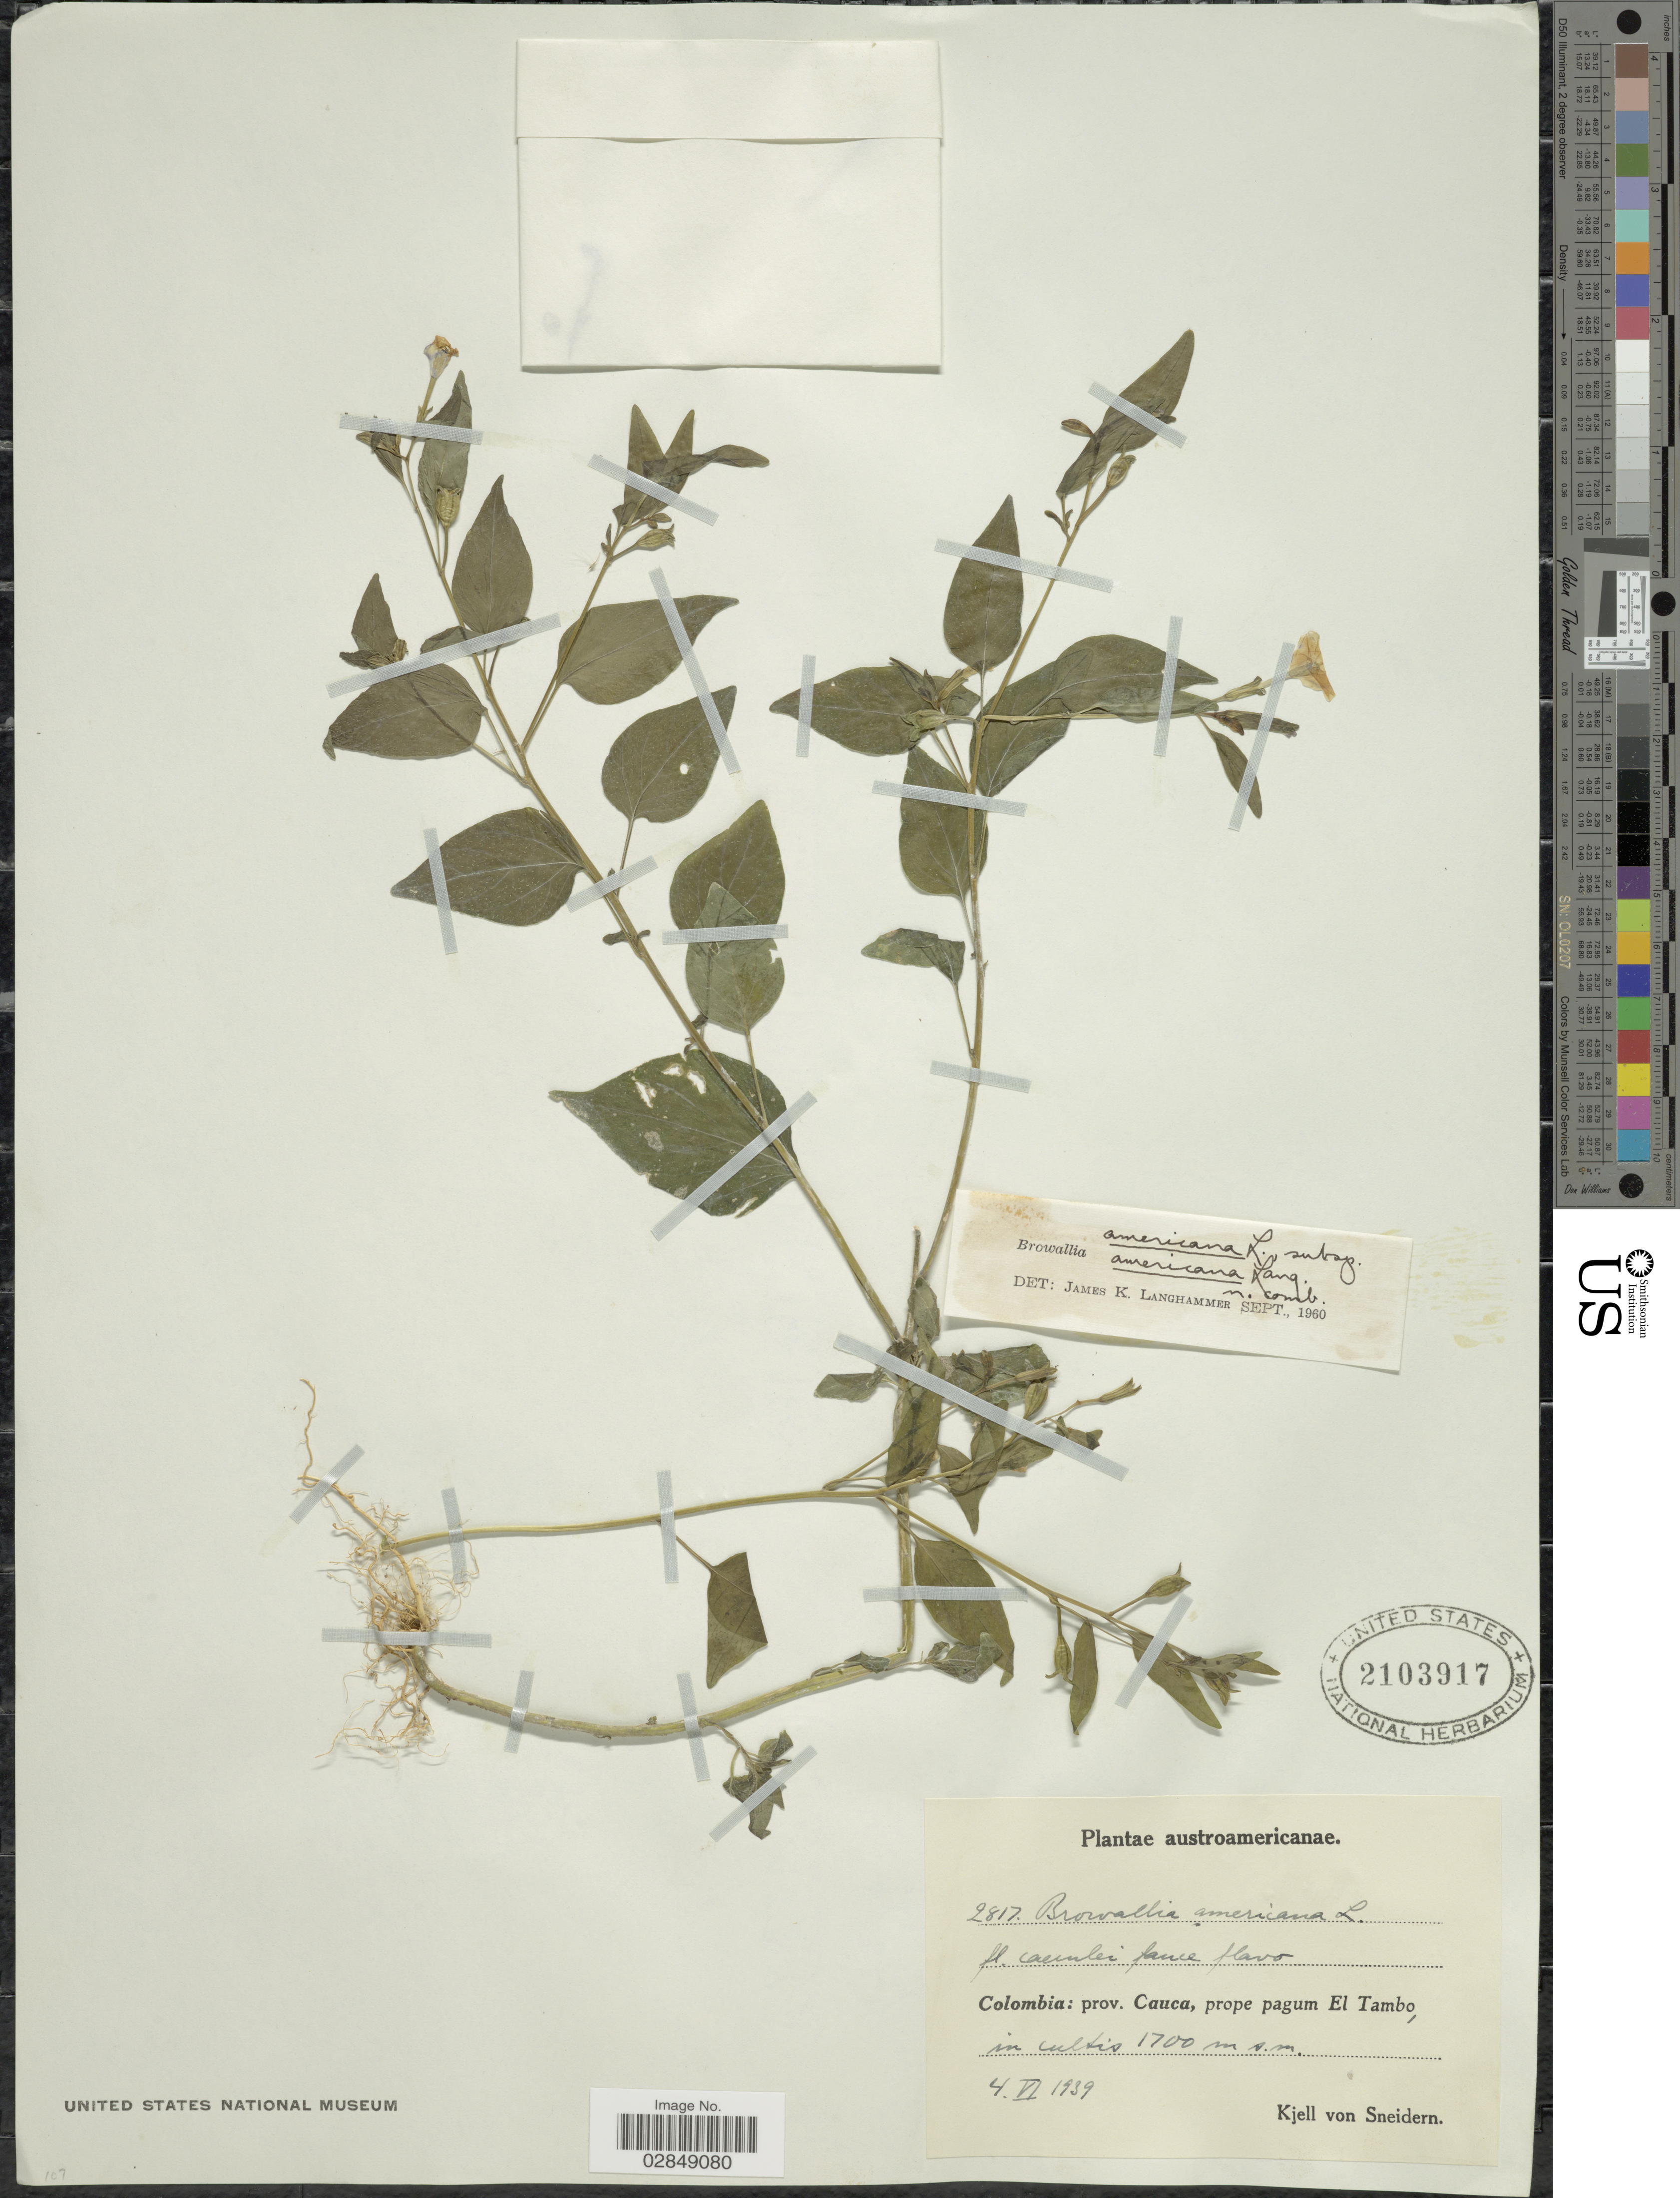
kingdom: Plantae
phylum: Tracheophyta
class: Magnoliopsida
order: Solanales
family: Solanaceae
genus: Browallia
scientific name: Browallia americana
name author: L.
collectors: K. von Sneidern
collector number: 2817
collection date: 1939-06-04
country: Colombia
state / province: Cauca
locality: Prope pagum El Tambo.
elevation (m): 1700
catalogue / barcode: US 2103917